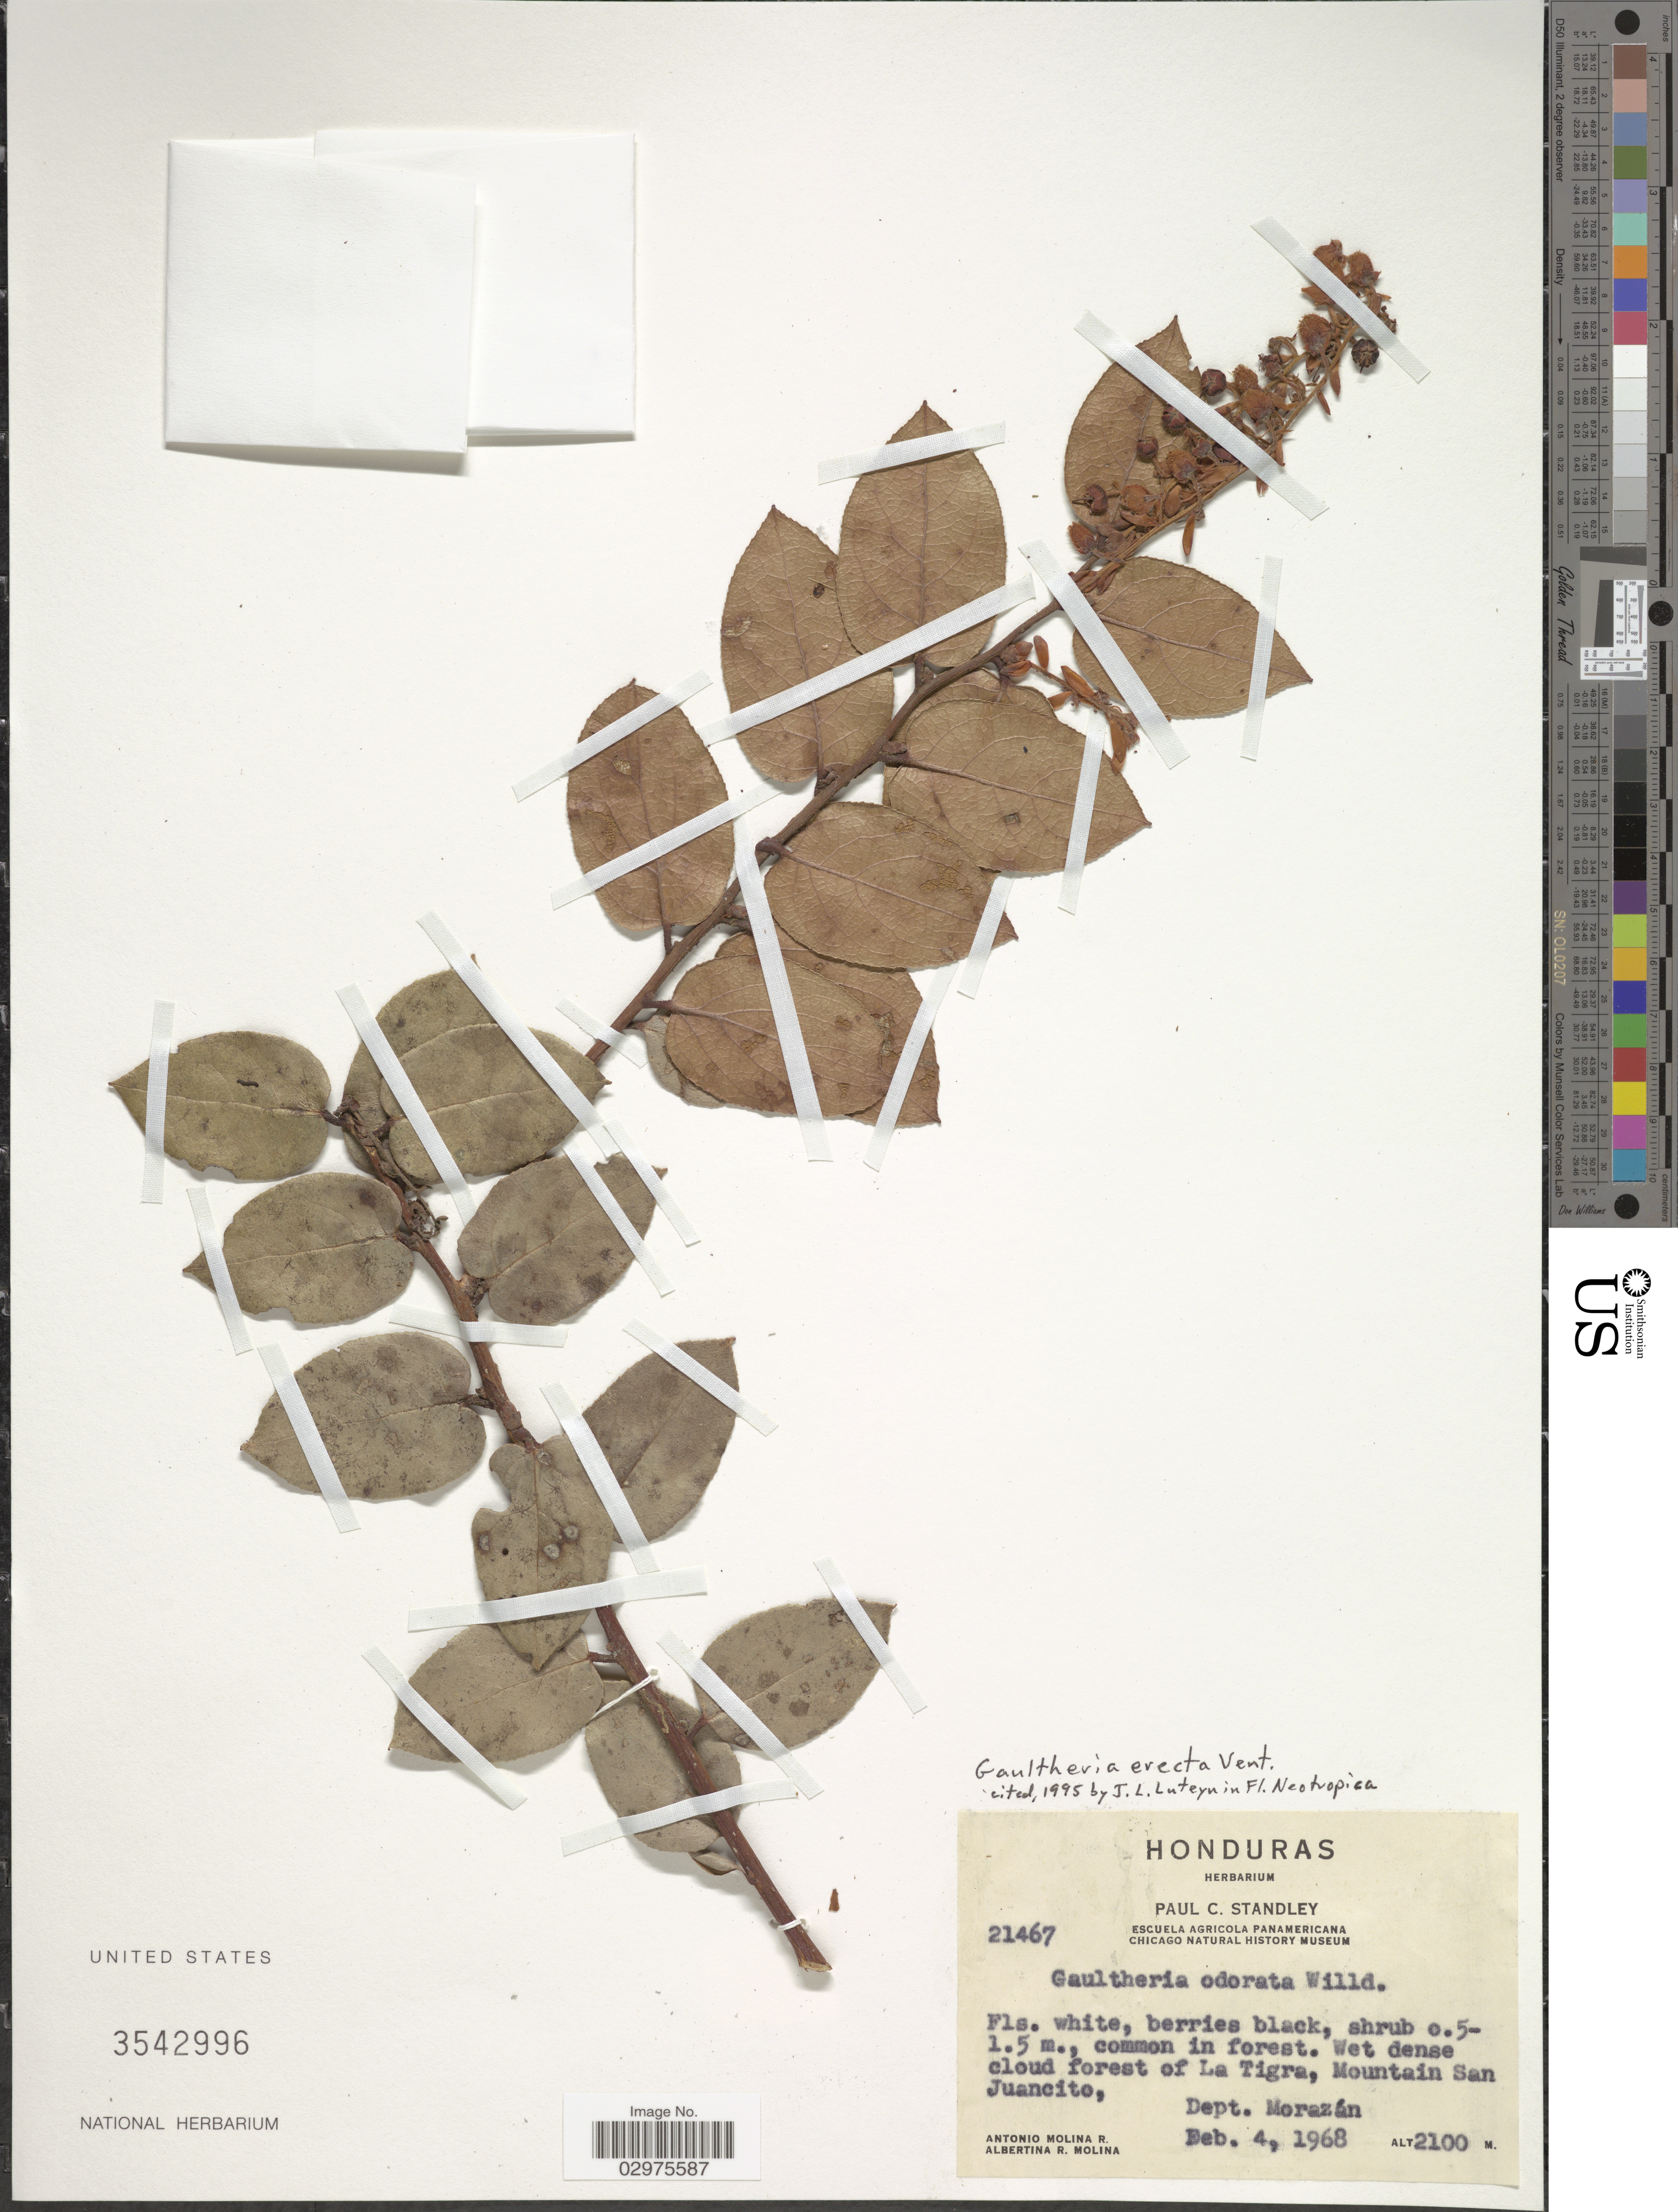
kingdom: Plantae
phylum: Tracheophyta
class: Magnoliopsida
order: Ericales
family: Ericaceae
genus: Gaultheria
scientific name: Gaultheria erecta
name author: Vent.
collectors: A. Molina R. & A. R. Molina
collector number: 21467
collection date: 1968-02-04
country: Honduras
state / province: Fco. Morazán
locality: La Tigra, Mountain San Juancito, Dept. Morazán.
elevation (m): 2100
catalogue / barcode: US 3542996